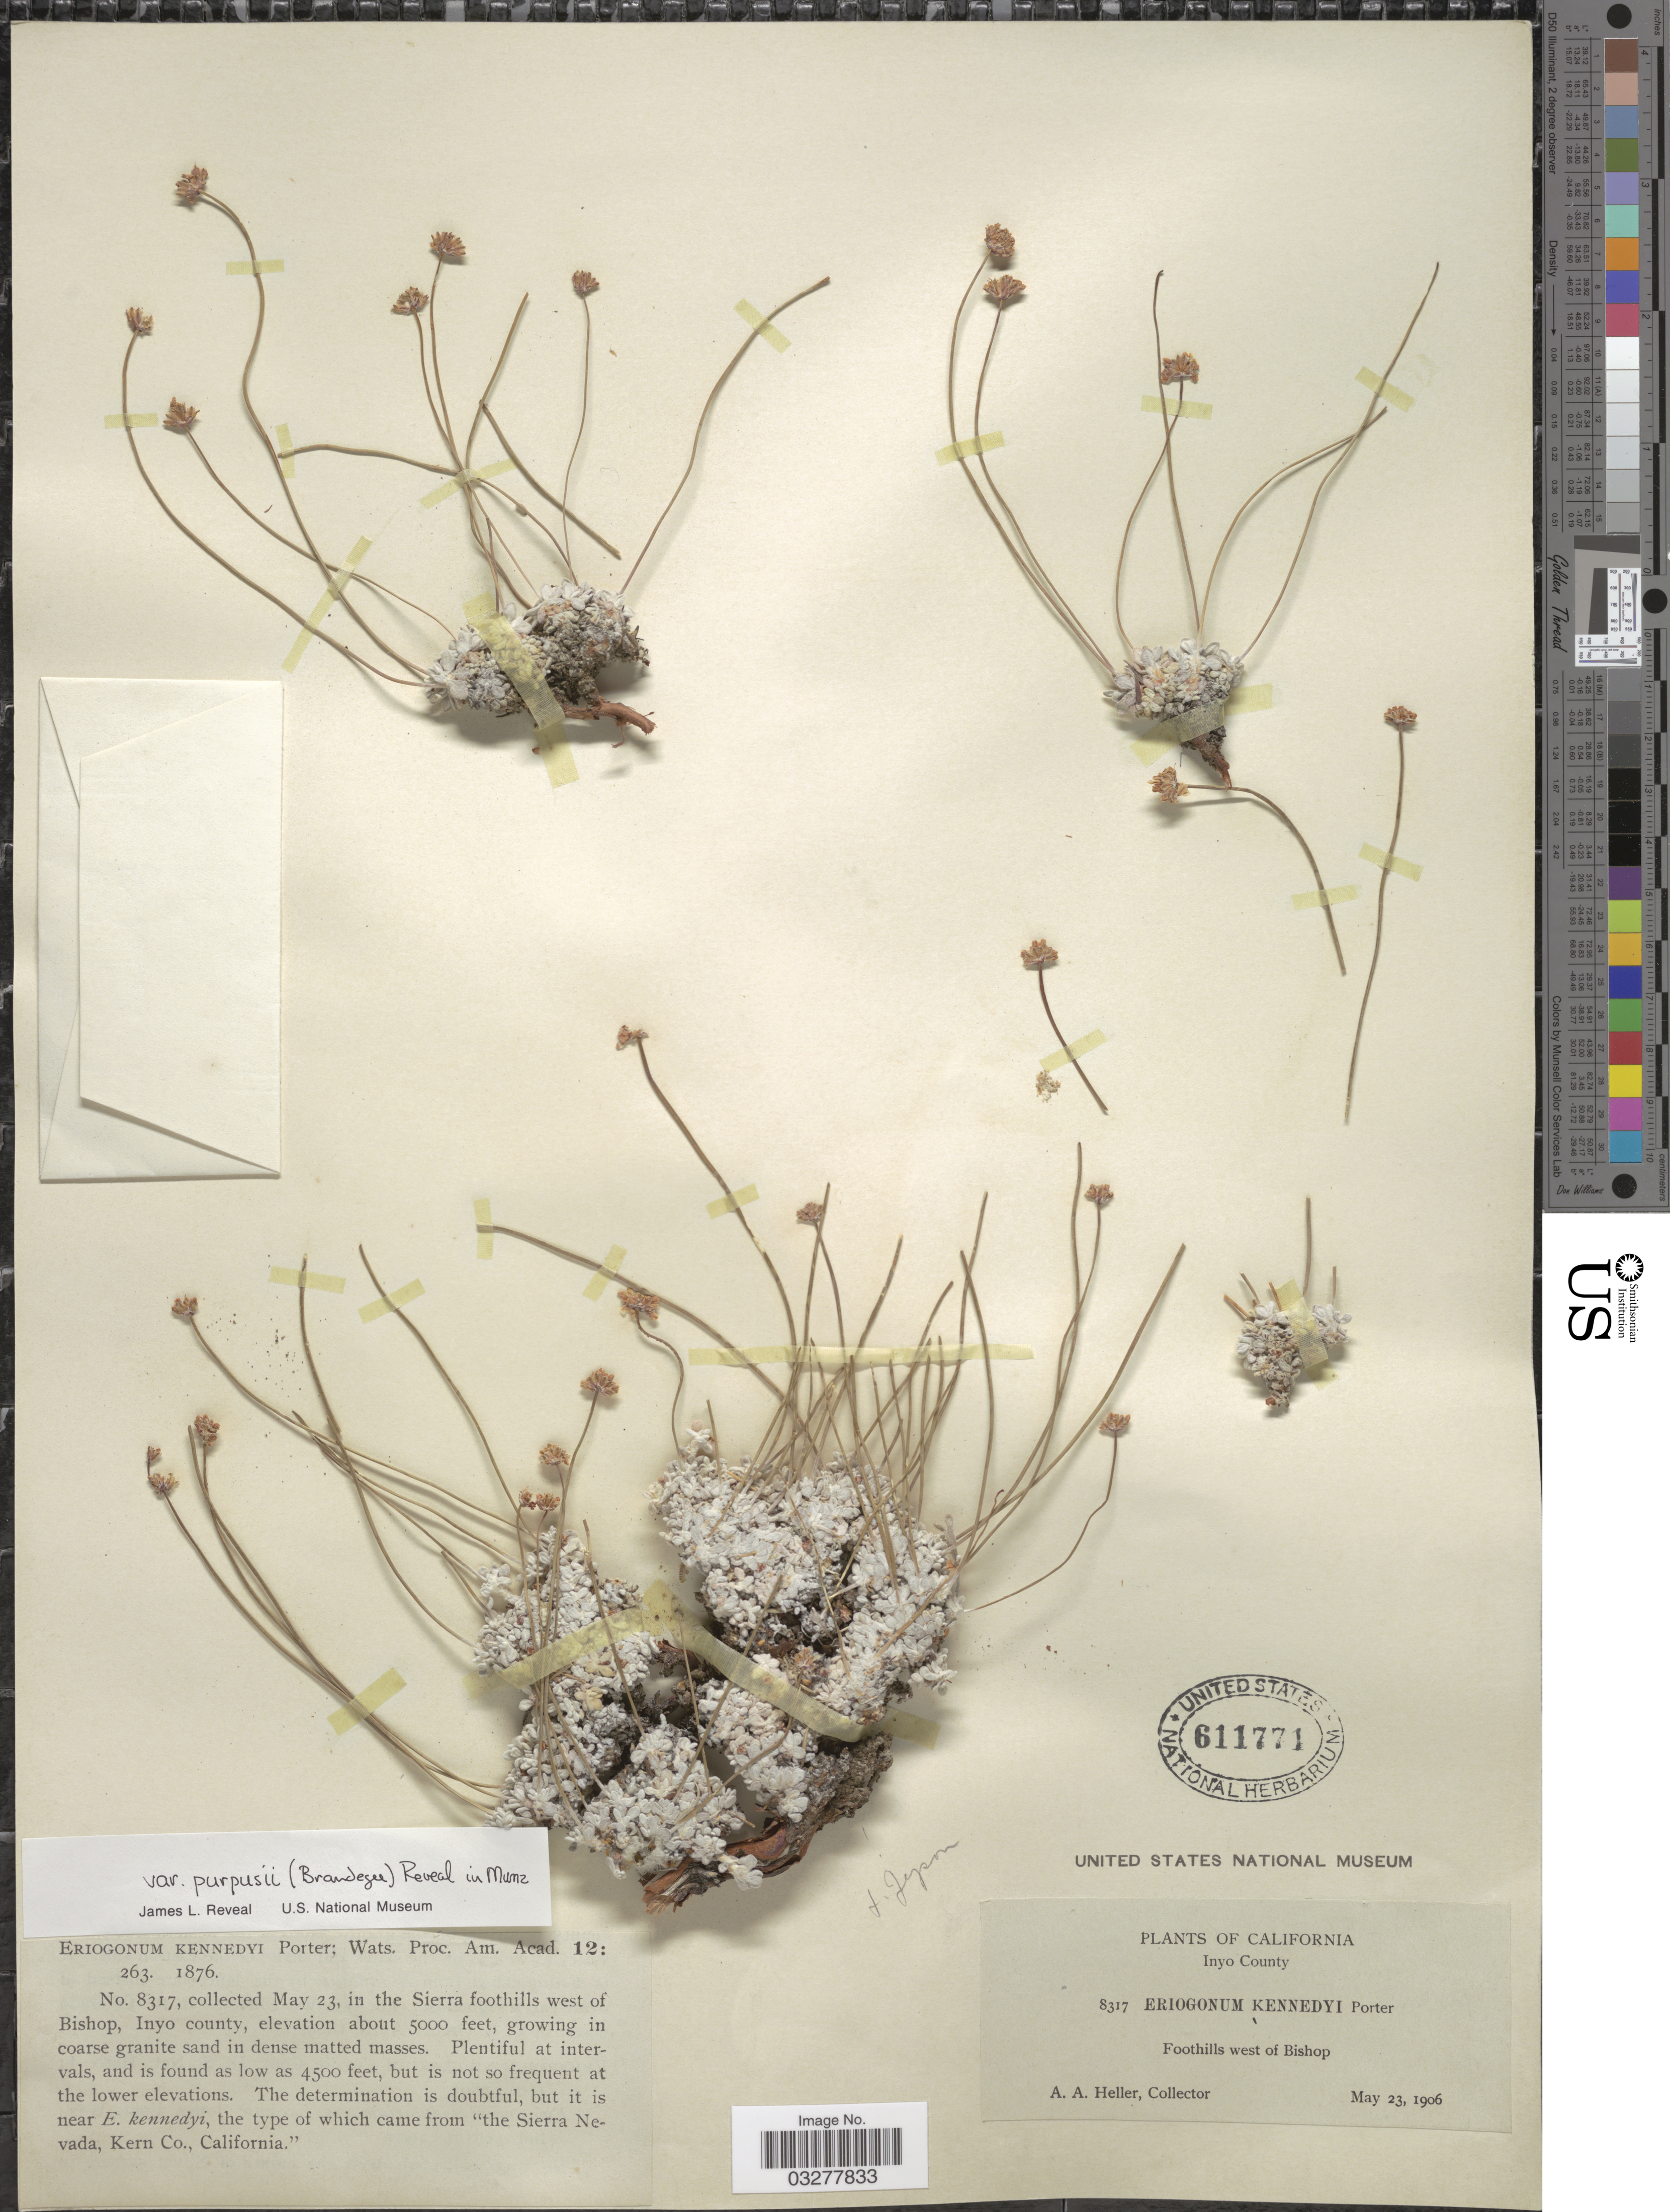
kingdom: Plantae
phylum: Tracheophyta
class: Magnoliopsida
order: Caryophyllales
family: Polygonaceae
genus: Eriogonum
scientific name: Eriogonum kennedyi var. purpusii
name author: (Brandegee) Reveal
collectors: A. A. Heller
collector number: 8317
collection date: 1906-05-23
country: United States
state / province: California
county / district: Inyo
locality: Inyo County. In the Sierra foothills west of Bishop.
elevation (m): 1524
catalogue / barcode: US 611771